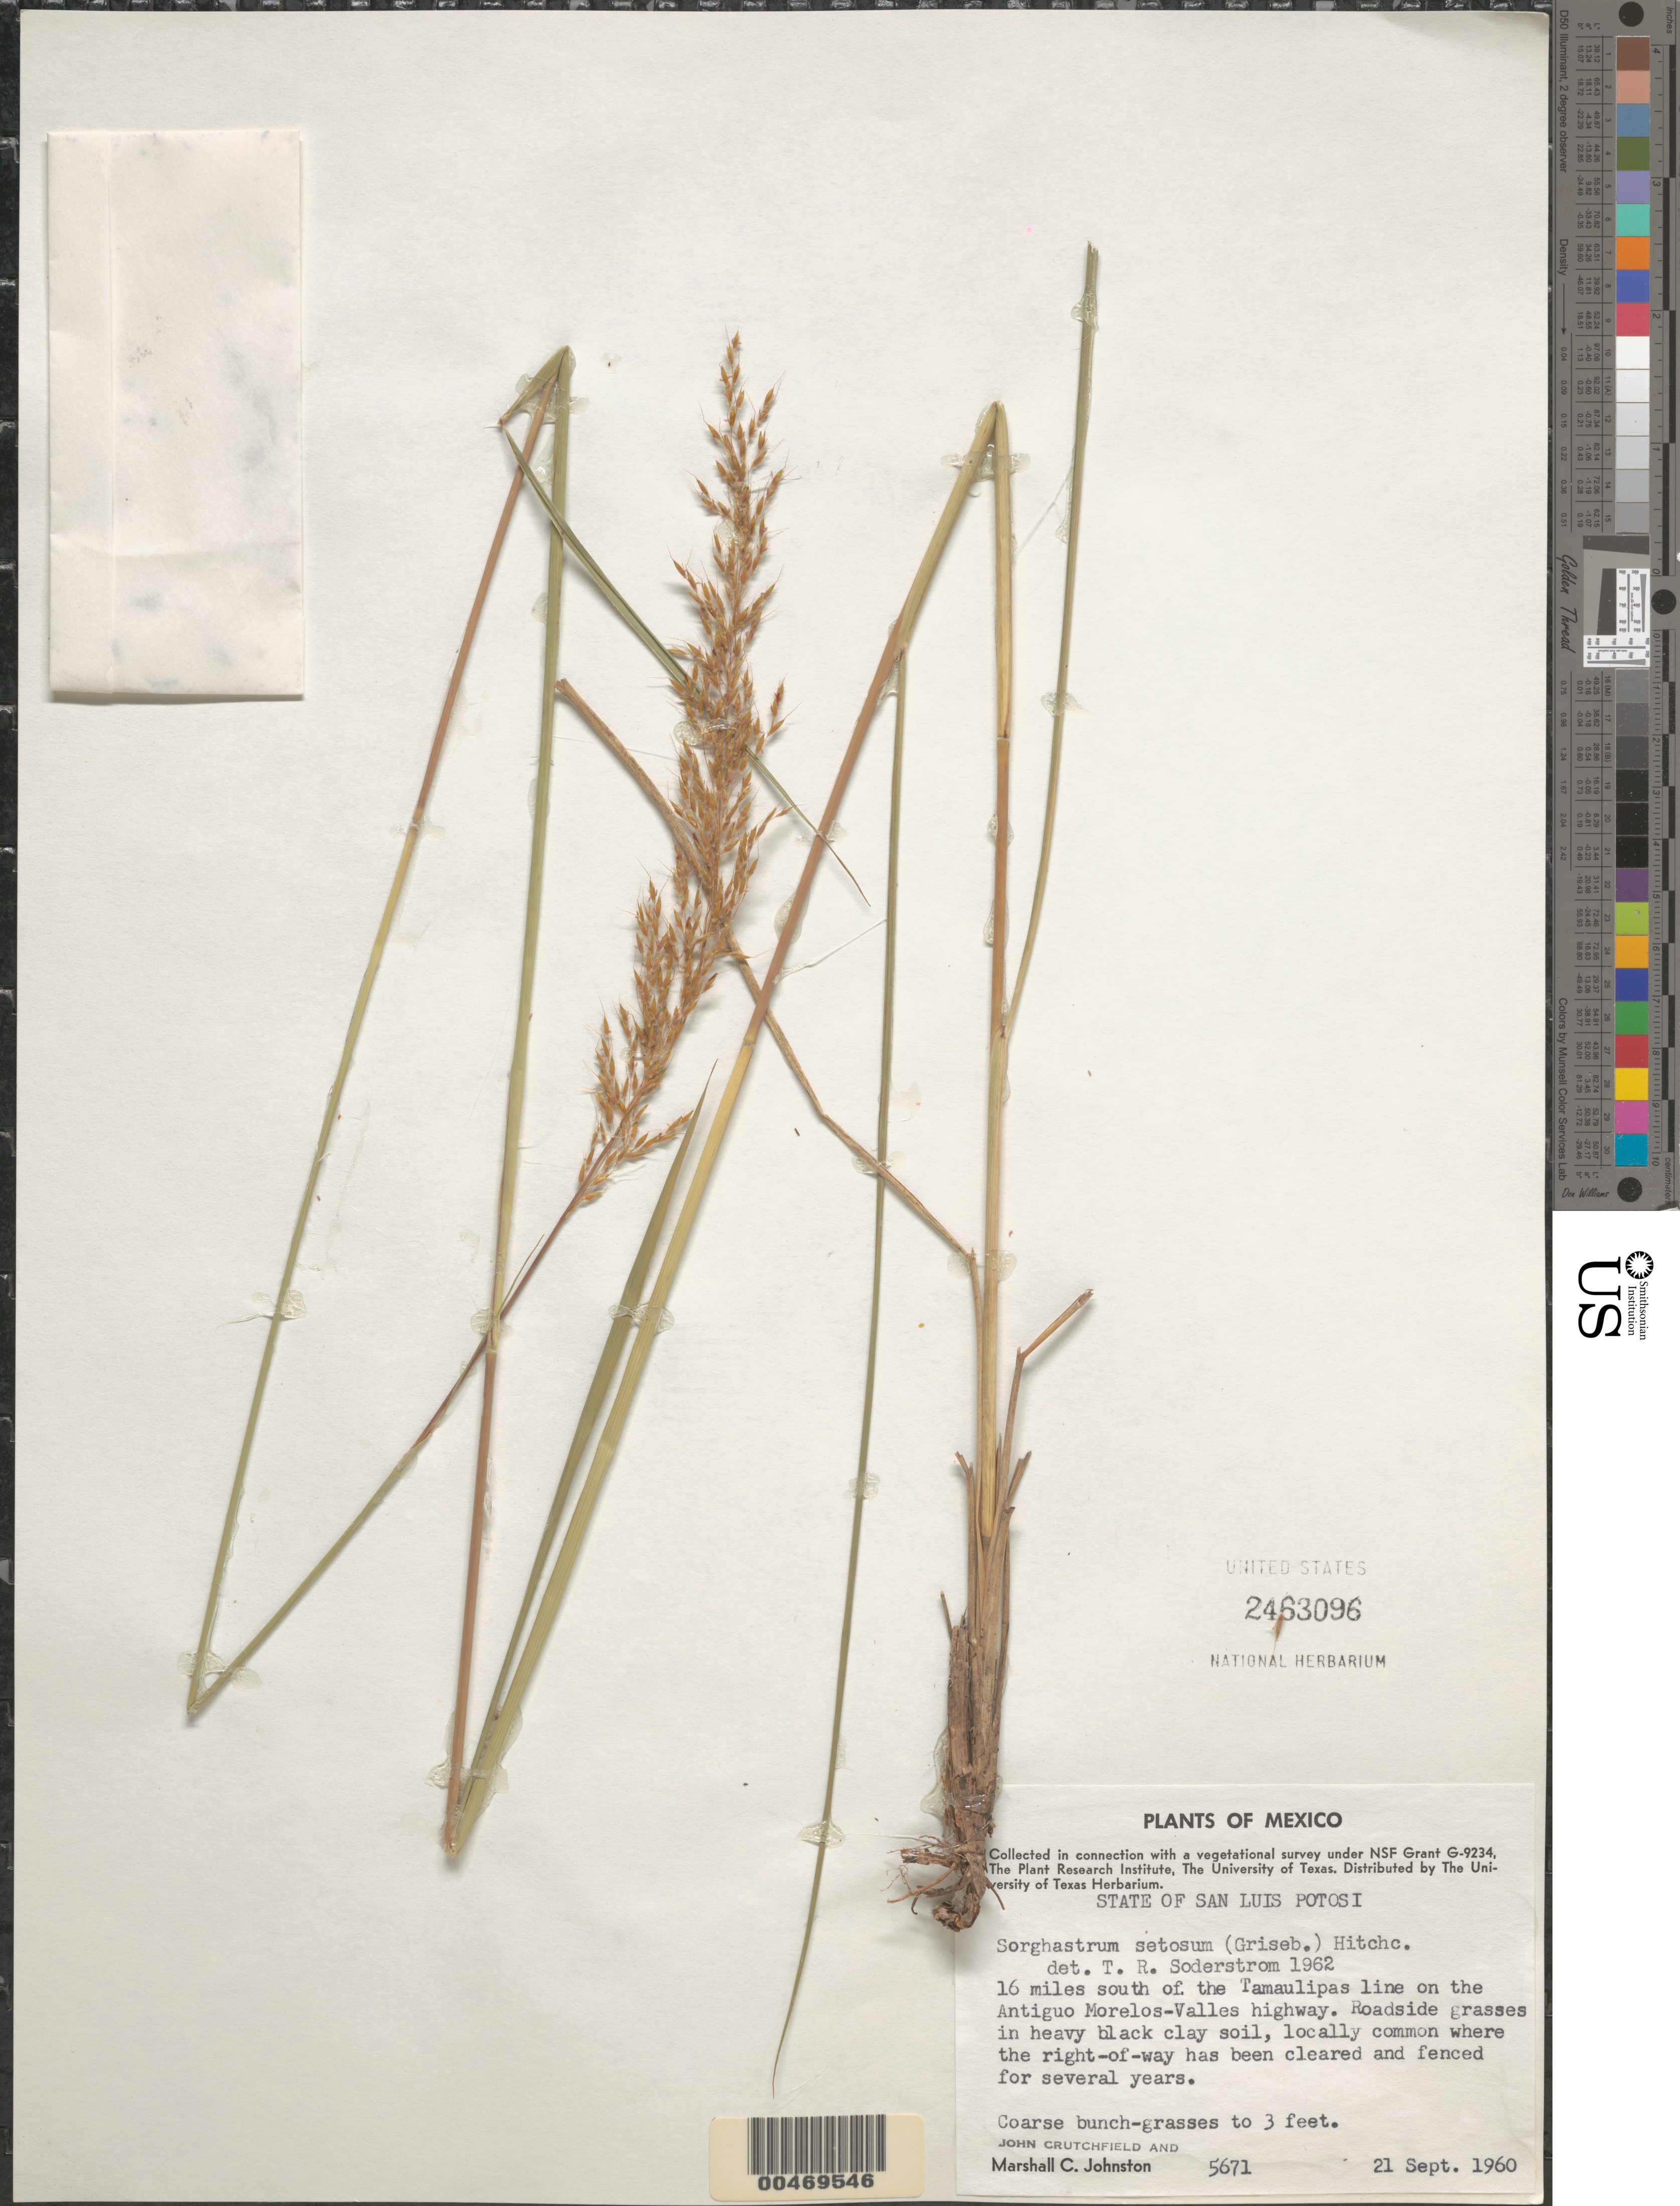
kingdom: Plantae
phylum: Tracheophyta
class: Liliopsida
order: Poales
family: Poaceae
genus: Sorghastrum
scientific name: Sorghastrum setosum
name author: (Griseb.) Hitchc.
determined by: Soderstrom, T. R.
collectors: J. Crutchfield & M. Johnston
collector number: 5671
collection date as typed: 21 Sep 1960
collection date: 1960-09-21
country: Mexico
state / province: San Luis Potosi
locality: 16 mi S of the Tamaulipas line on the Antiguo Morelos - Valles hwy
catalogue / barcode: US 2463096